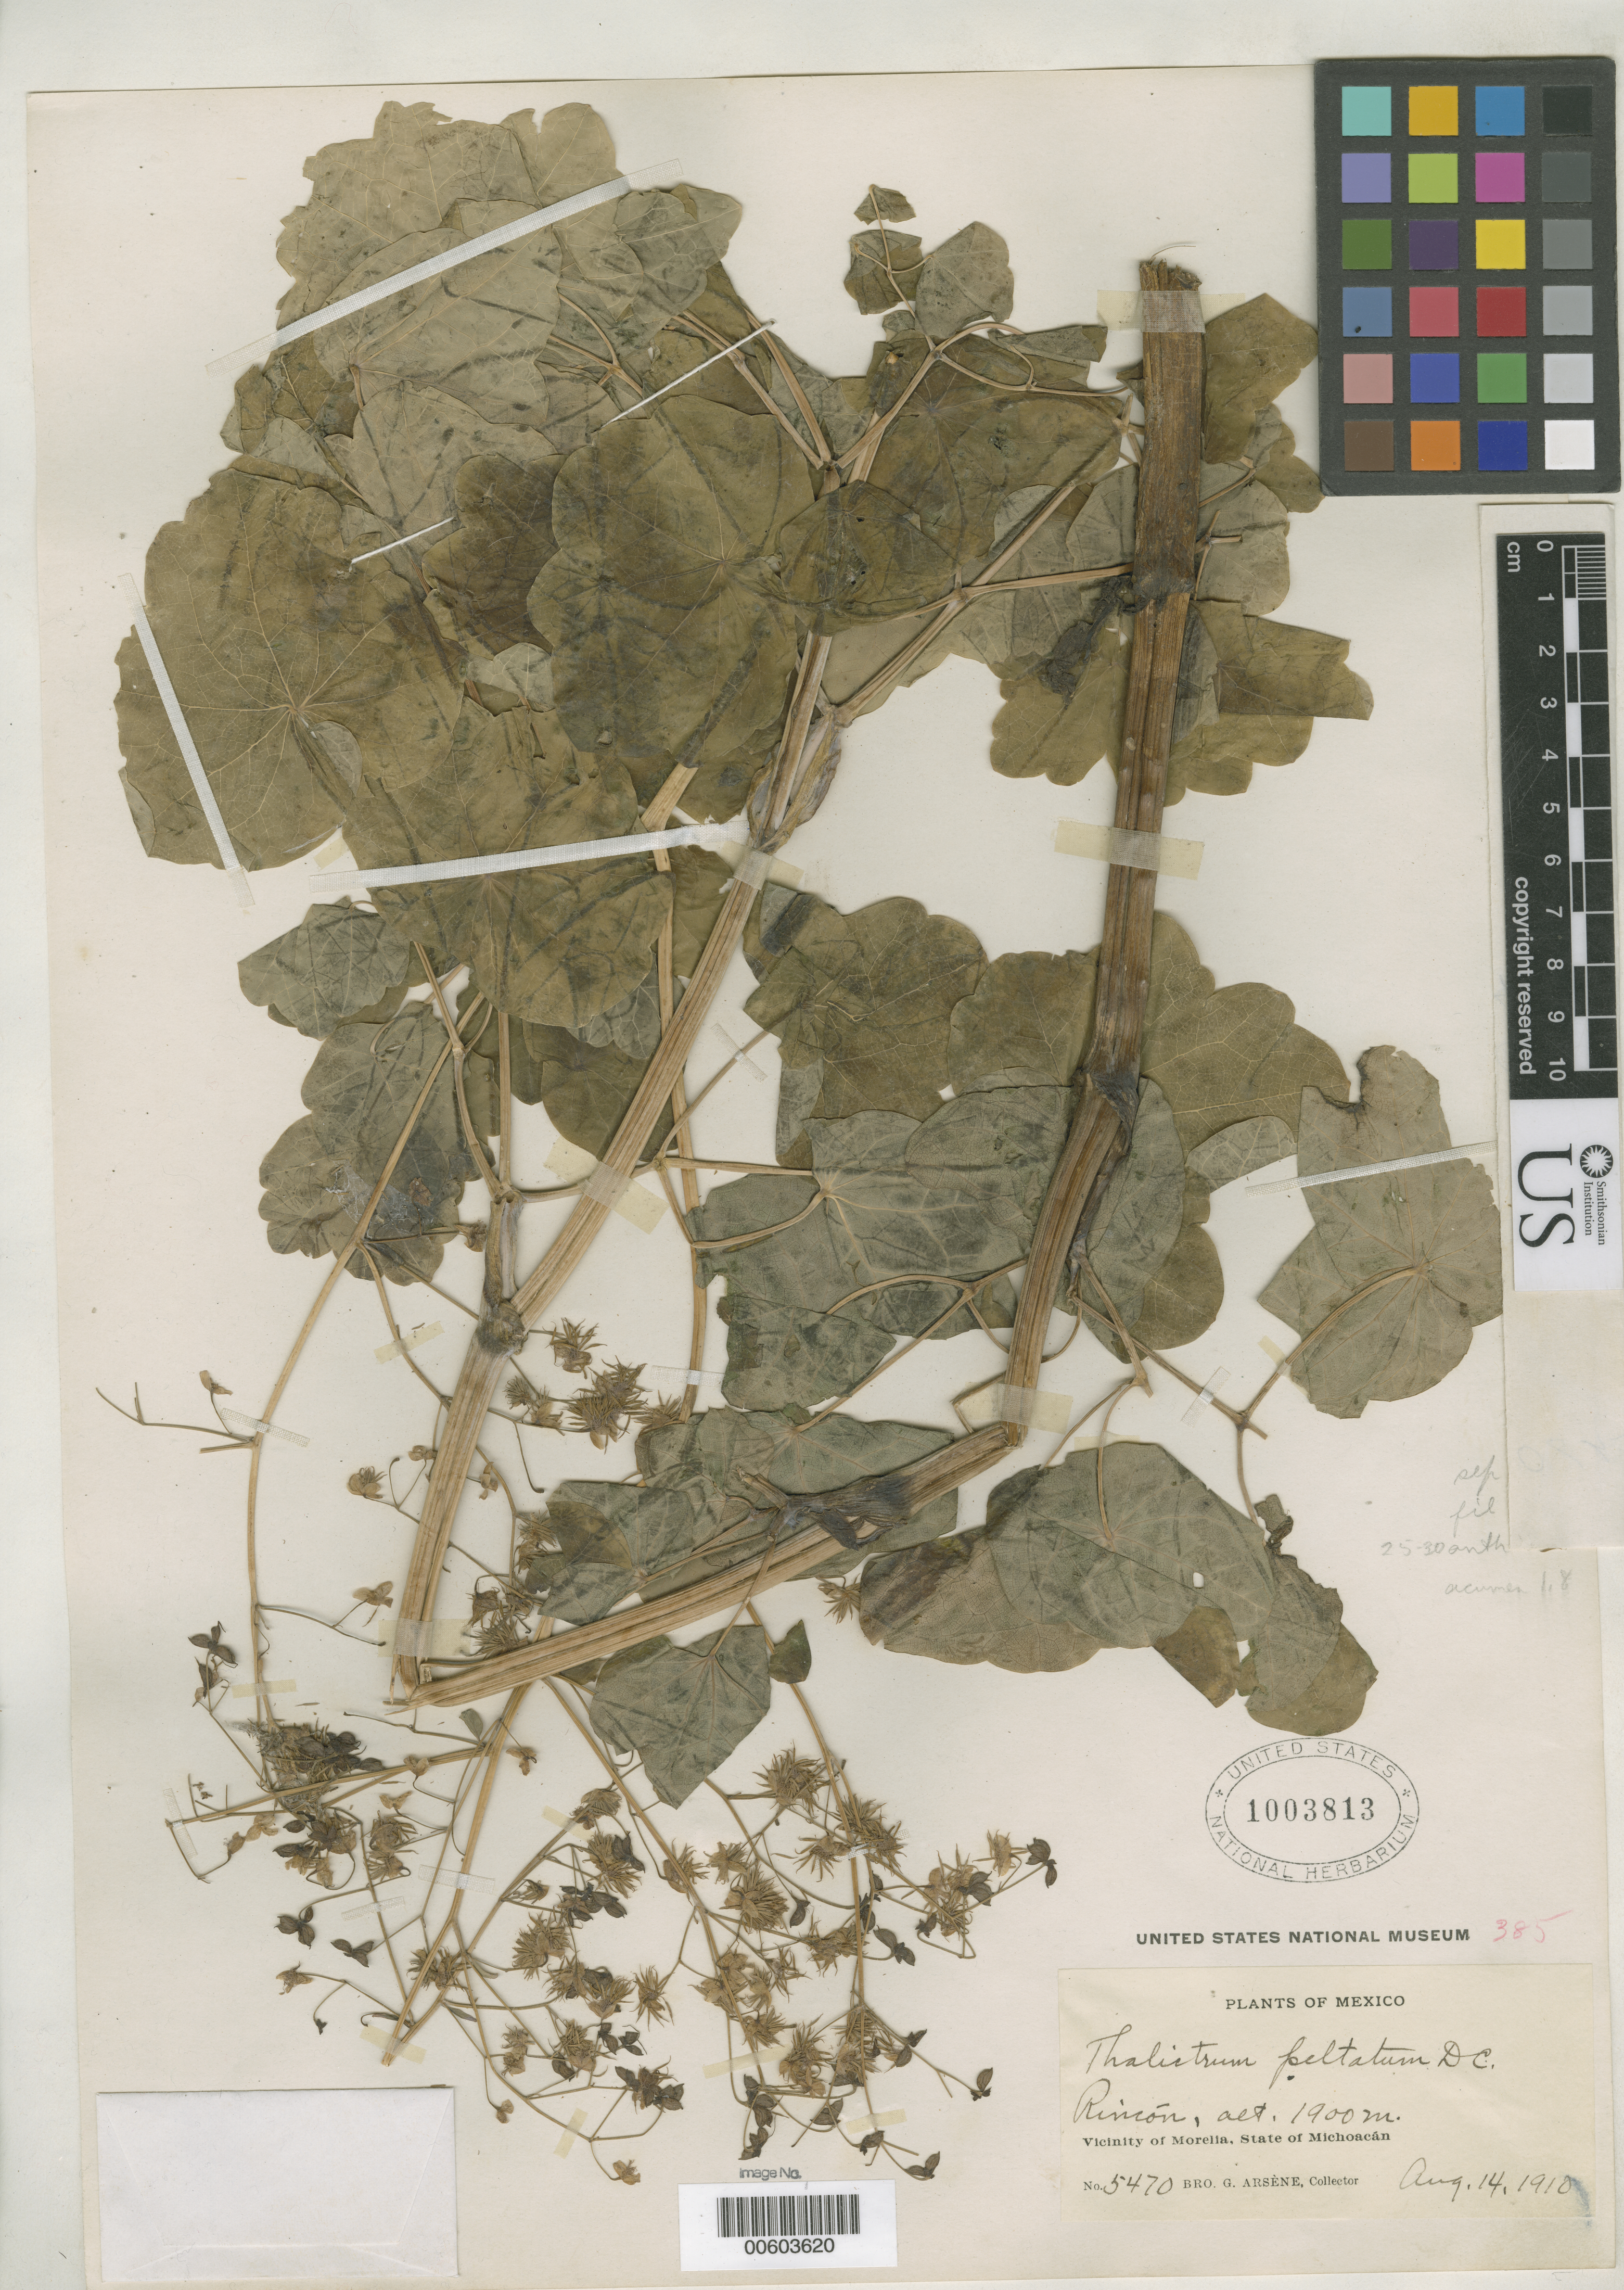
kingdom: Plantae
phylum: Tracheophyta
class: Magnoliopsida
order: Ranunculales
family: Ranunculaceae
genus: Thalictrum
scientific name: Thalictrum arsenii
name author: B. Boivin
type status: Isotype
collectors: Bro. G. Arsène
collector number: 5470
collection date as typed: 14 Aug 1910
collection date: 1910-08-14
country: Mexico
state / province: Michoacán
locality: Rincon, vicinity of Morelia.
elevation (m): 1900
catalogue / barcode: US 1003813